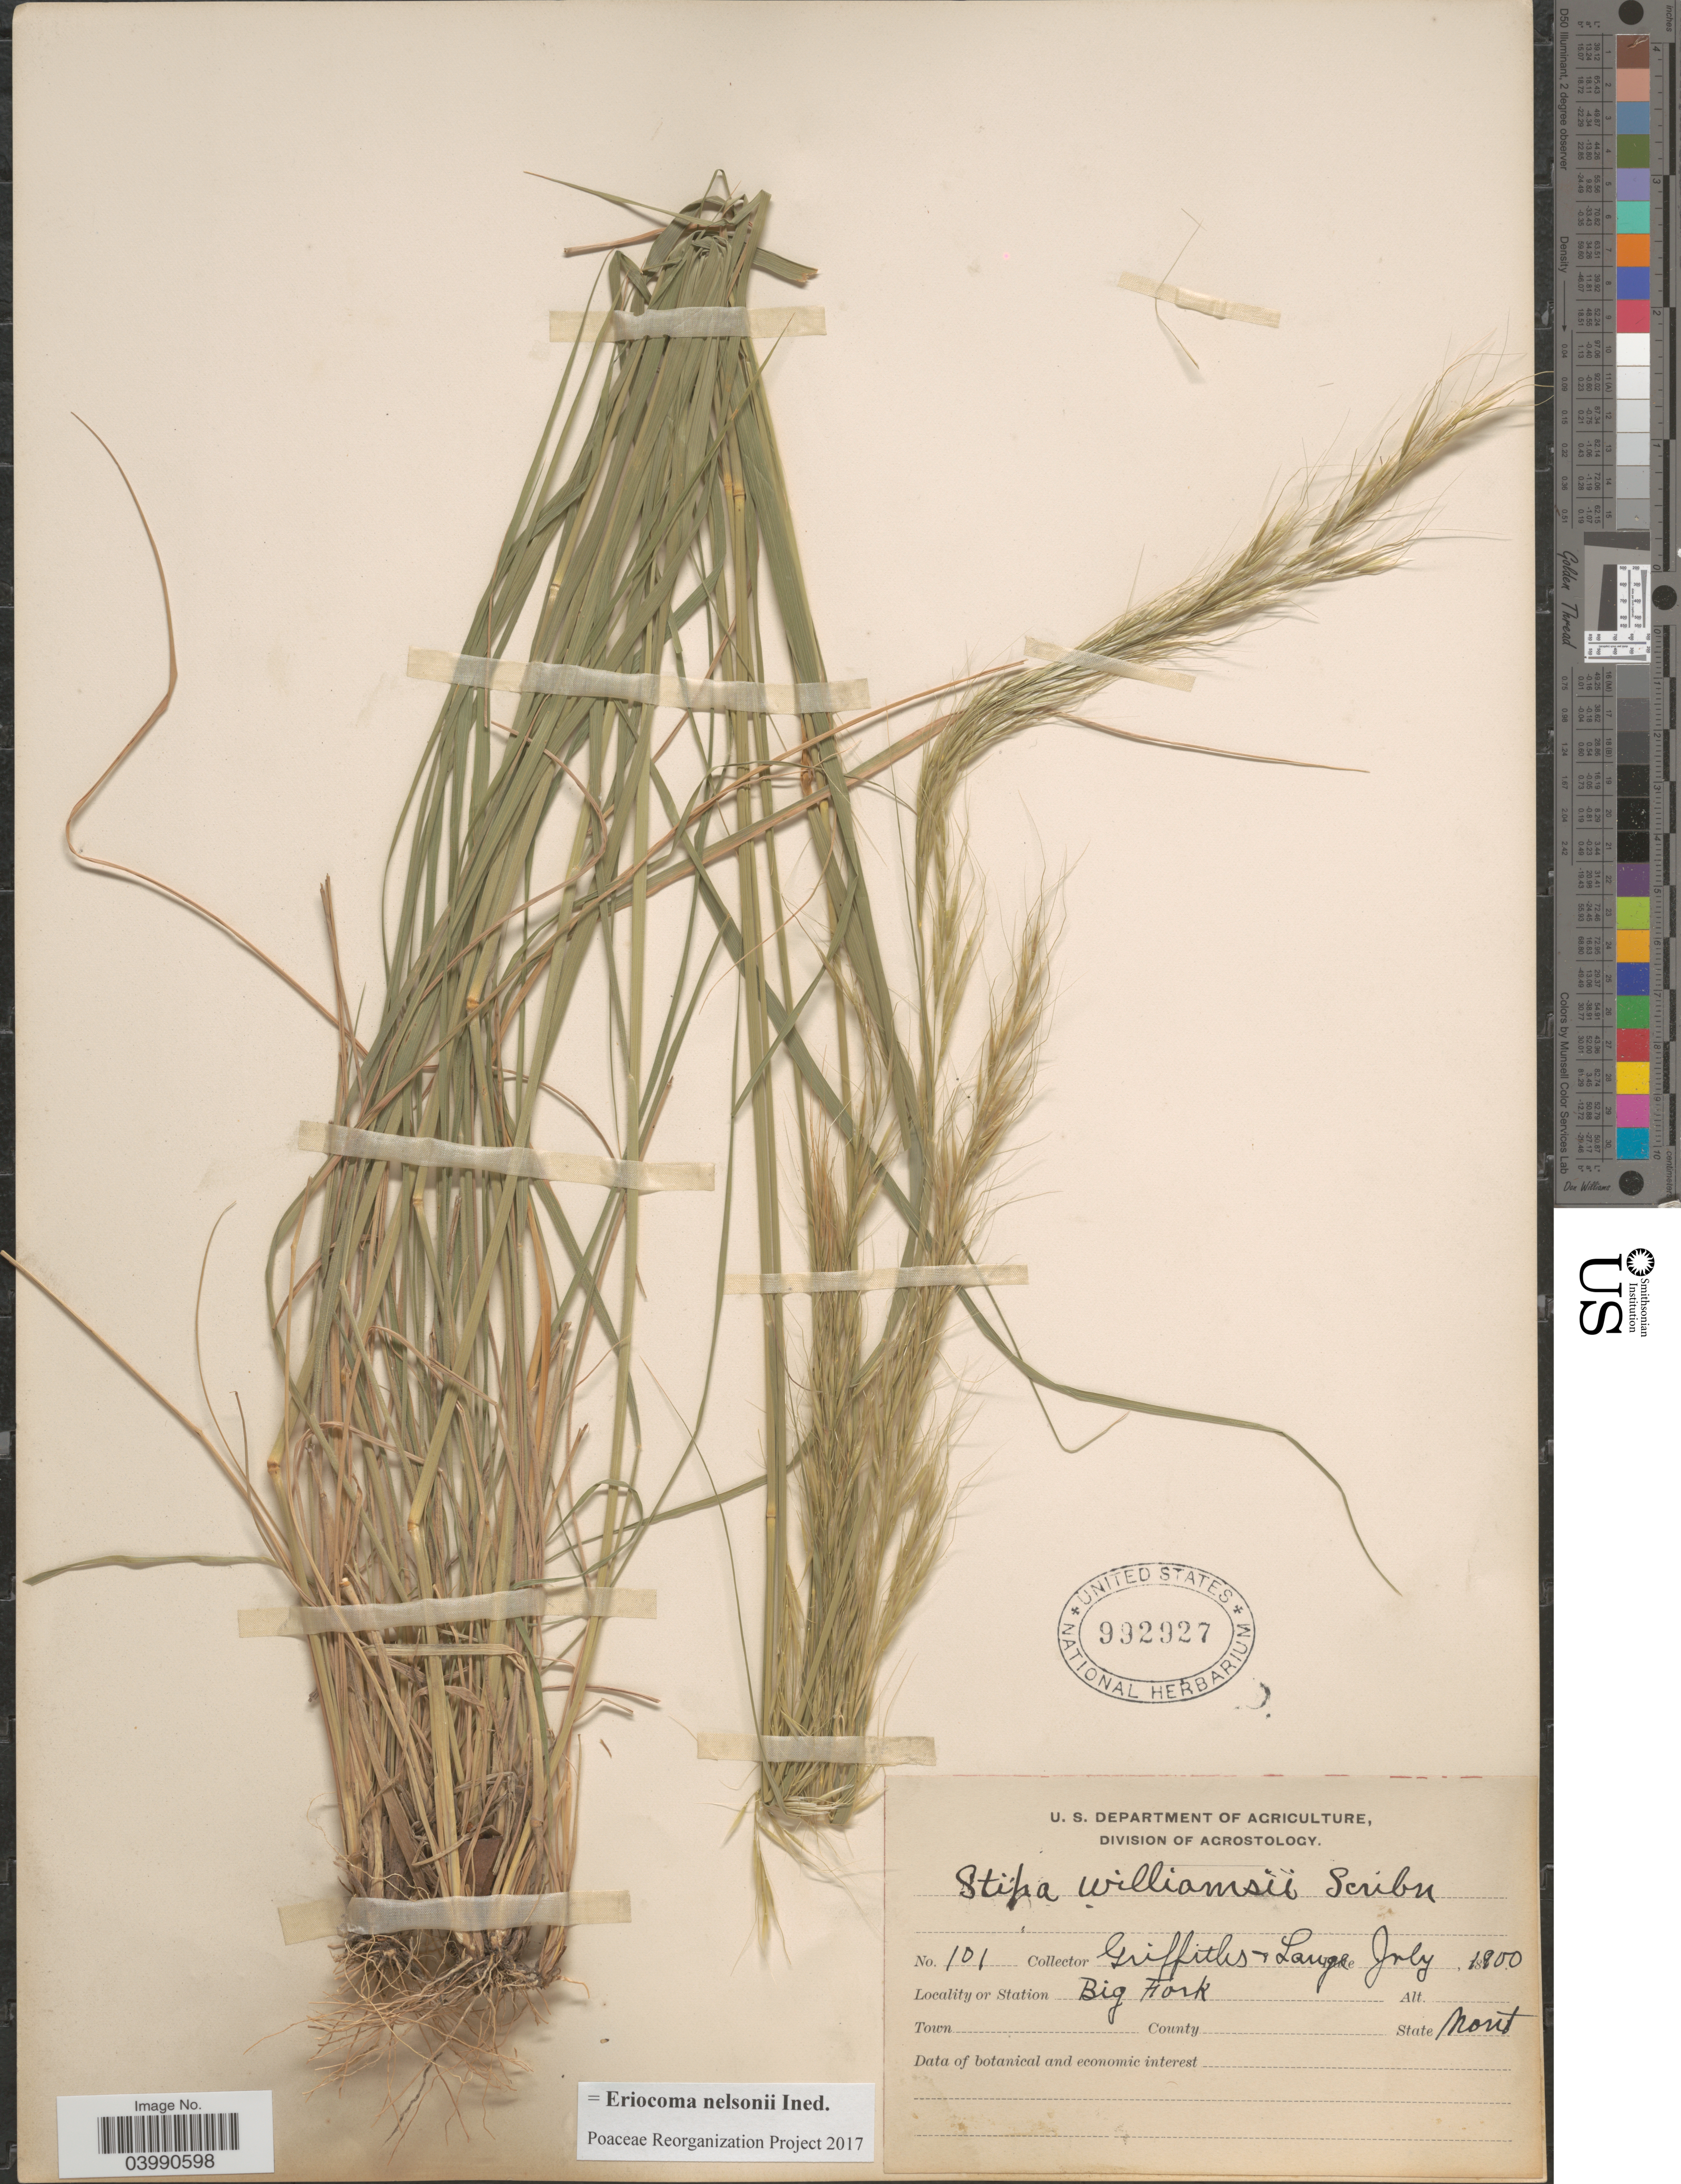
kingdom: Plantae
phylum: Tracheophyta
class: Liliopsida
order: Poales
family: Poaceae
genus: Eriocoma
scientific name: Eriocoma nelsonii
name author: (Scribn.) Romasch.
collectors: -- Griffiths & -- Lange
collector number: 101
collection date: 1900-07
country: United States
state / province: Montana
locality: Big Fork.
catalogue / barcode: US 992927